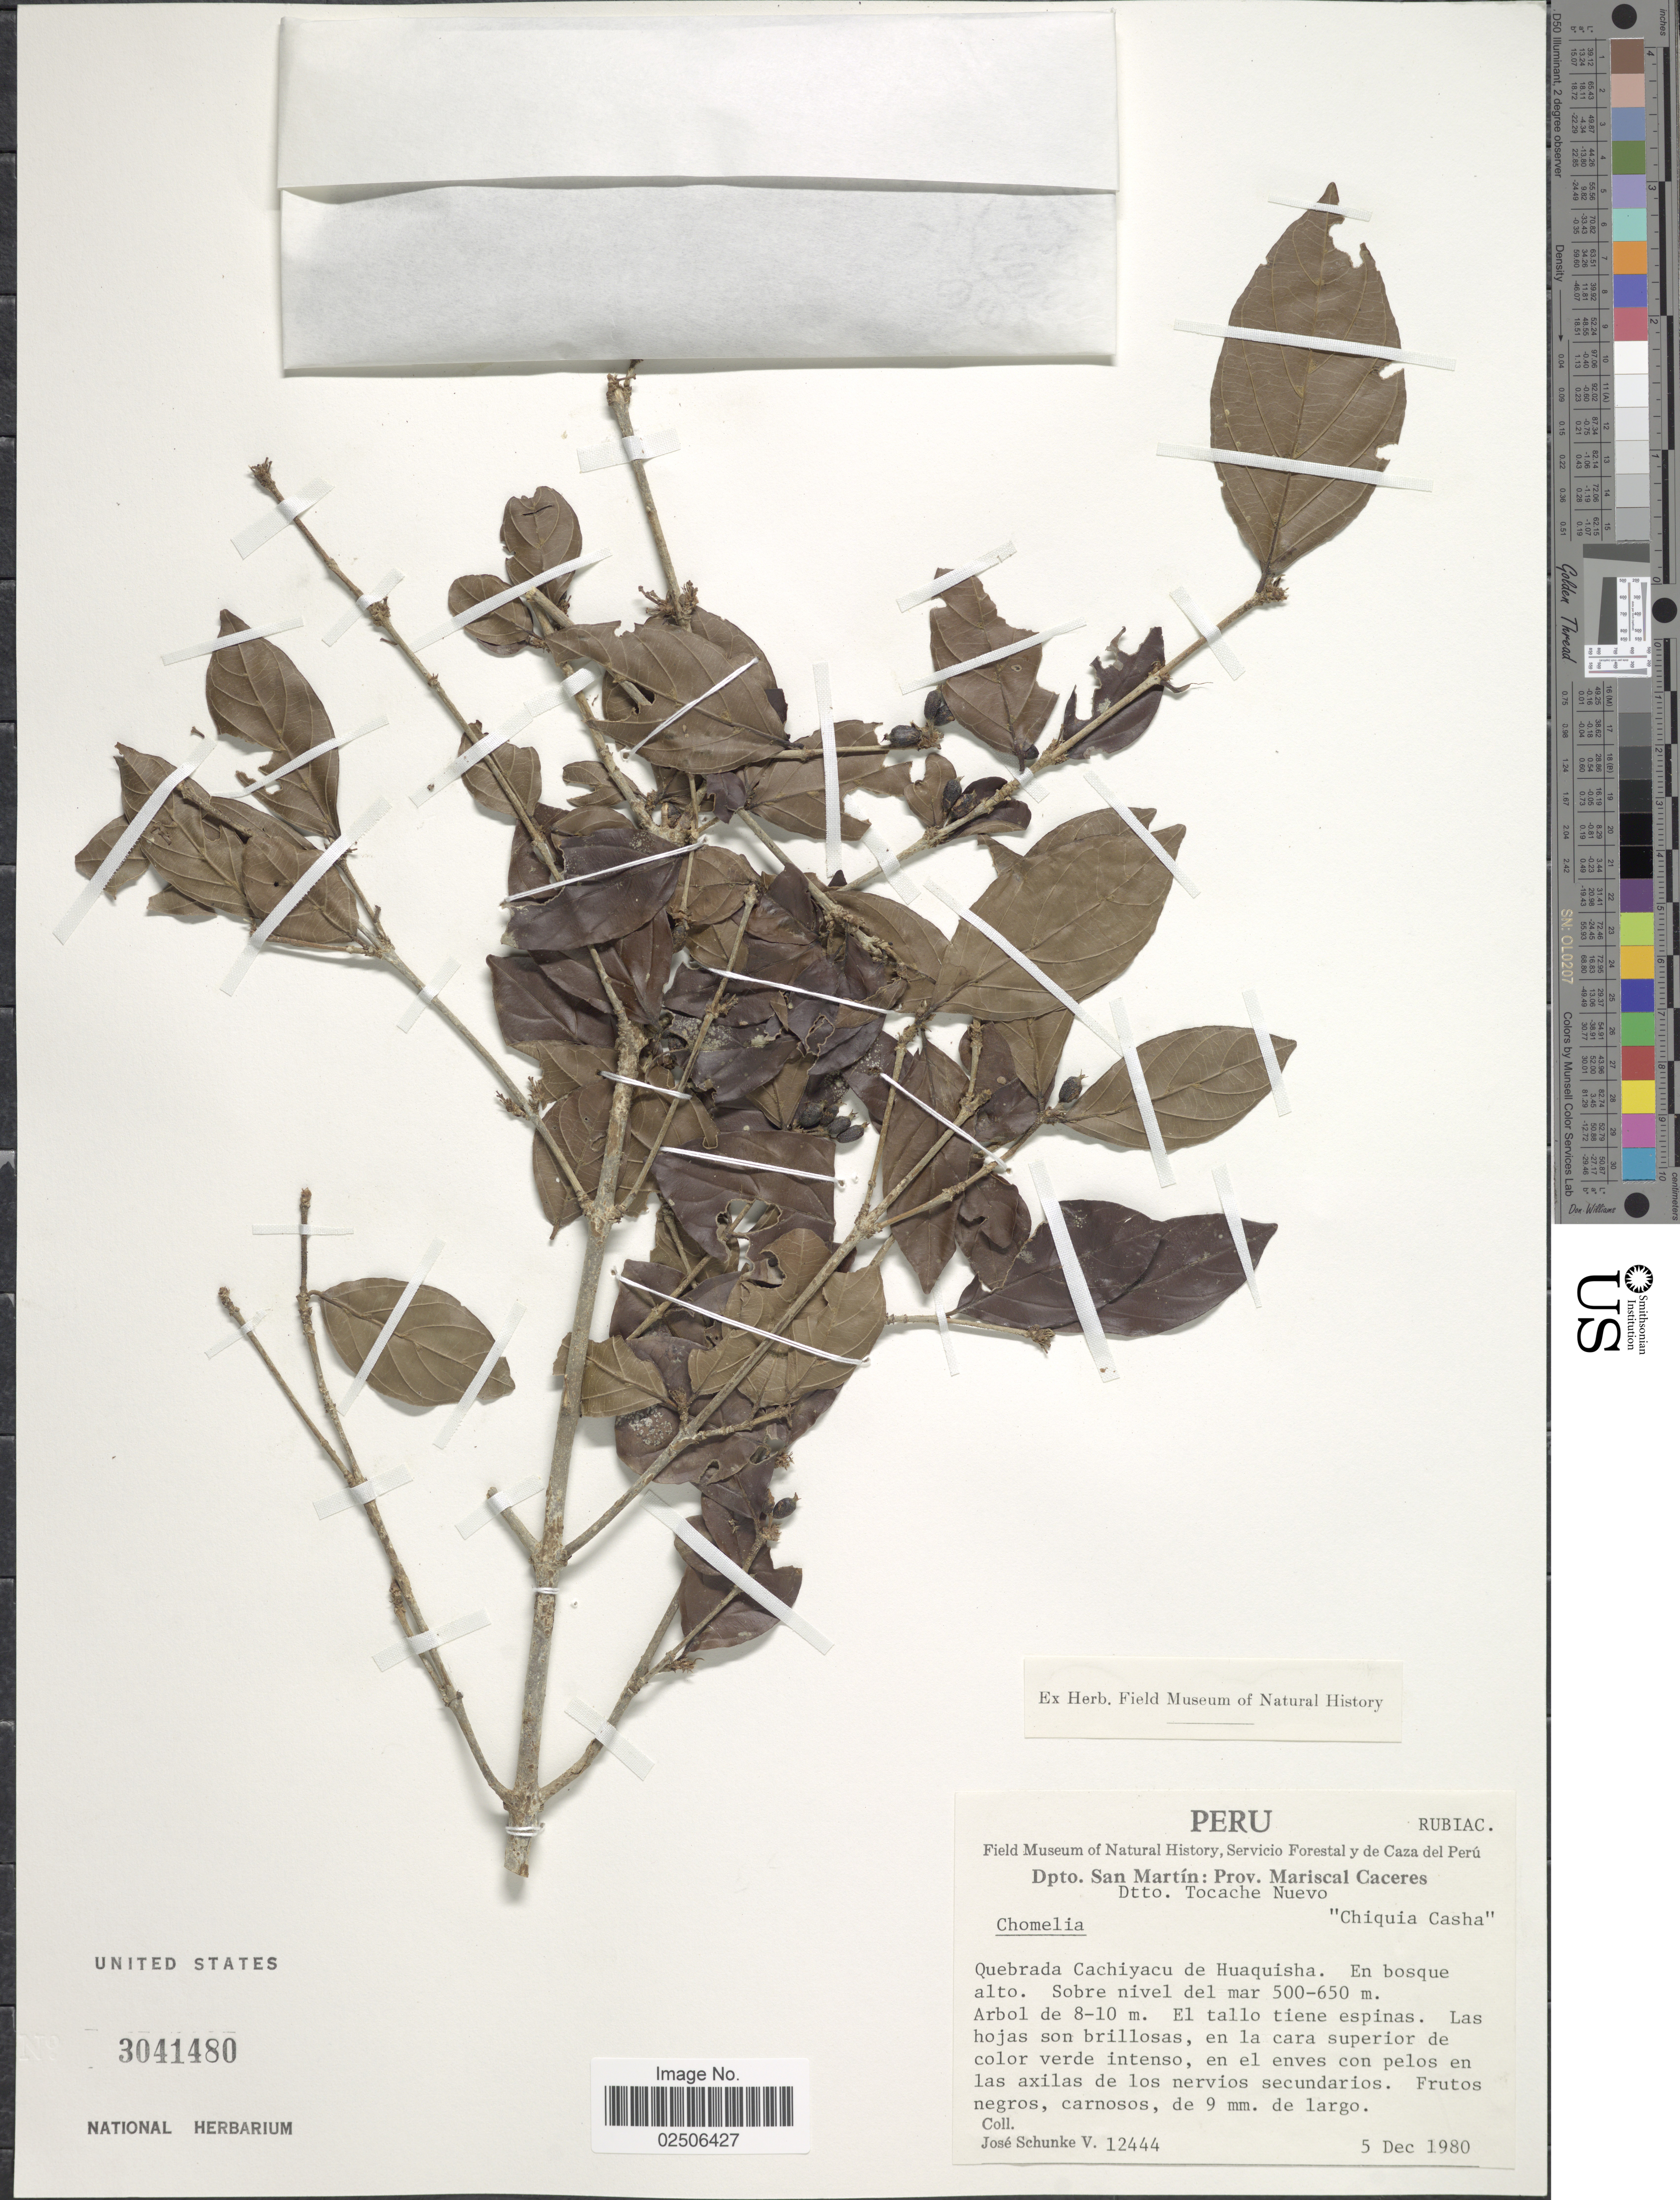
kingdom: Plantae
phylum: Tracheophyta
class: Magnoliopsida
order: Gentianales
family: Rubiaceae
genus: Chomelia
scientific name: Chomelia sp.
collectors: J. Schunke Vigo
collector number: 12444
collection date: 1980-12-05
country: Peru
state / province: San Martín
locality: Prov. Mariscal Caceres, Dtto. Tocache Nuevo, Quebrada Cachiyacu de Huaquisha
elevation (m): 500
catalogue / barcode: US 3041480